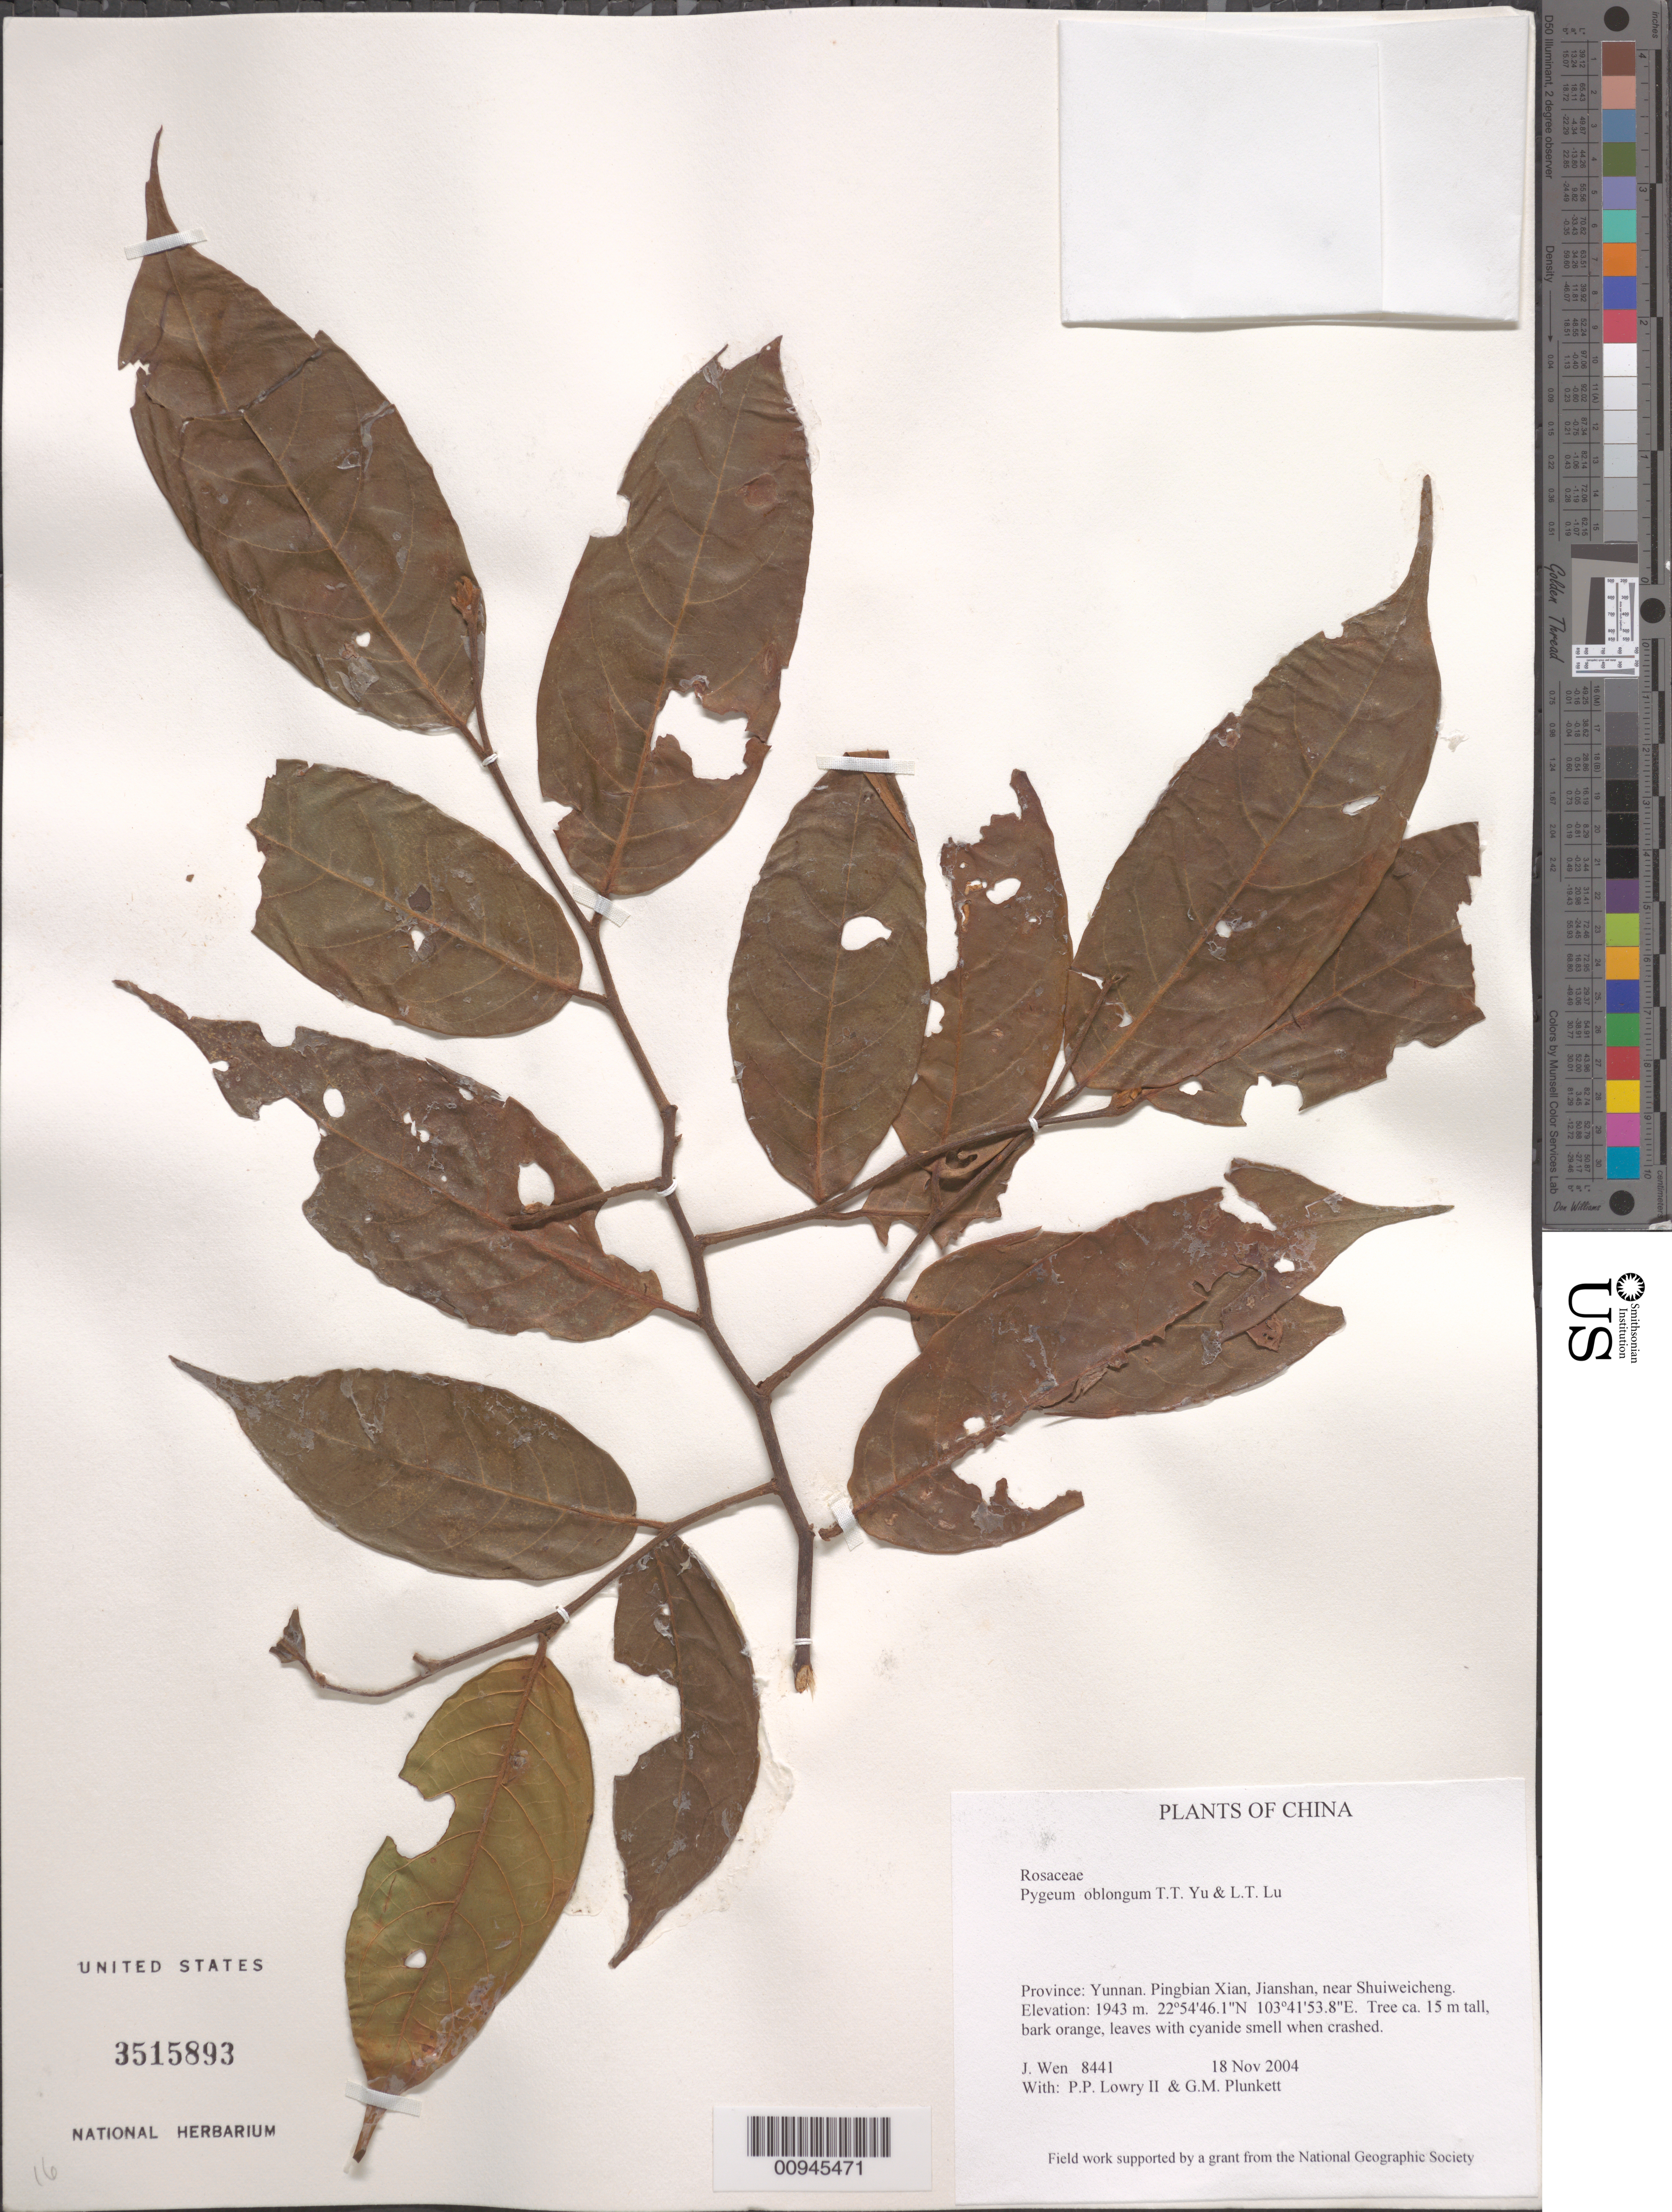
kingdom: Plantae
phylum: Tracheophyta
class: Magnoliopsida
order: Rosales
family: Rosaceae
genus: Prunus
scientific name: Prunus oblonga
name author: (T.T. Yu & L.T. Lu) ined.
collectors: J. Wen, P. P. Lowry & G. M. Plunkett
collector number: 8441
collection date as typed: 18 Nov 2004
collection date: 2004-11-18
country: China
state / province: Yunnan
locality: Pingbian Xian, Jianshan, near Shuiweicheng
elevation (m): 1943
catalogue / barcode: US 3515893